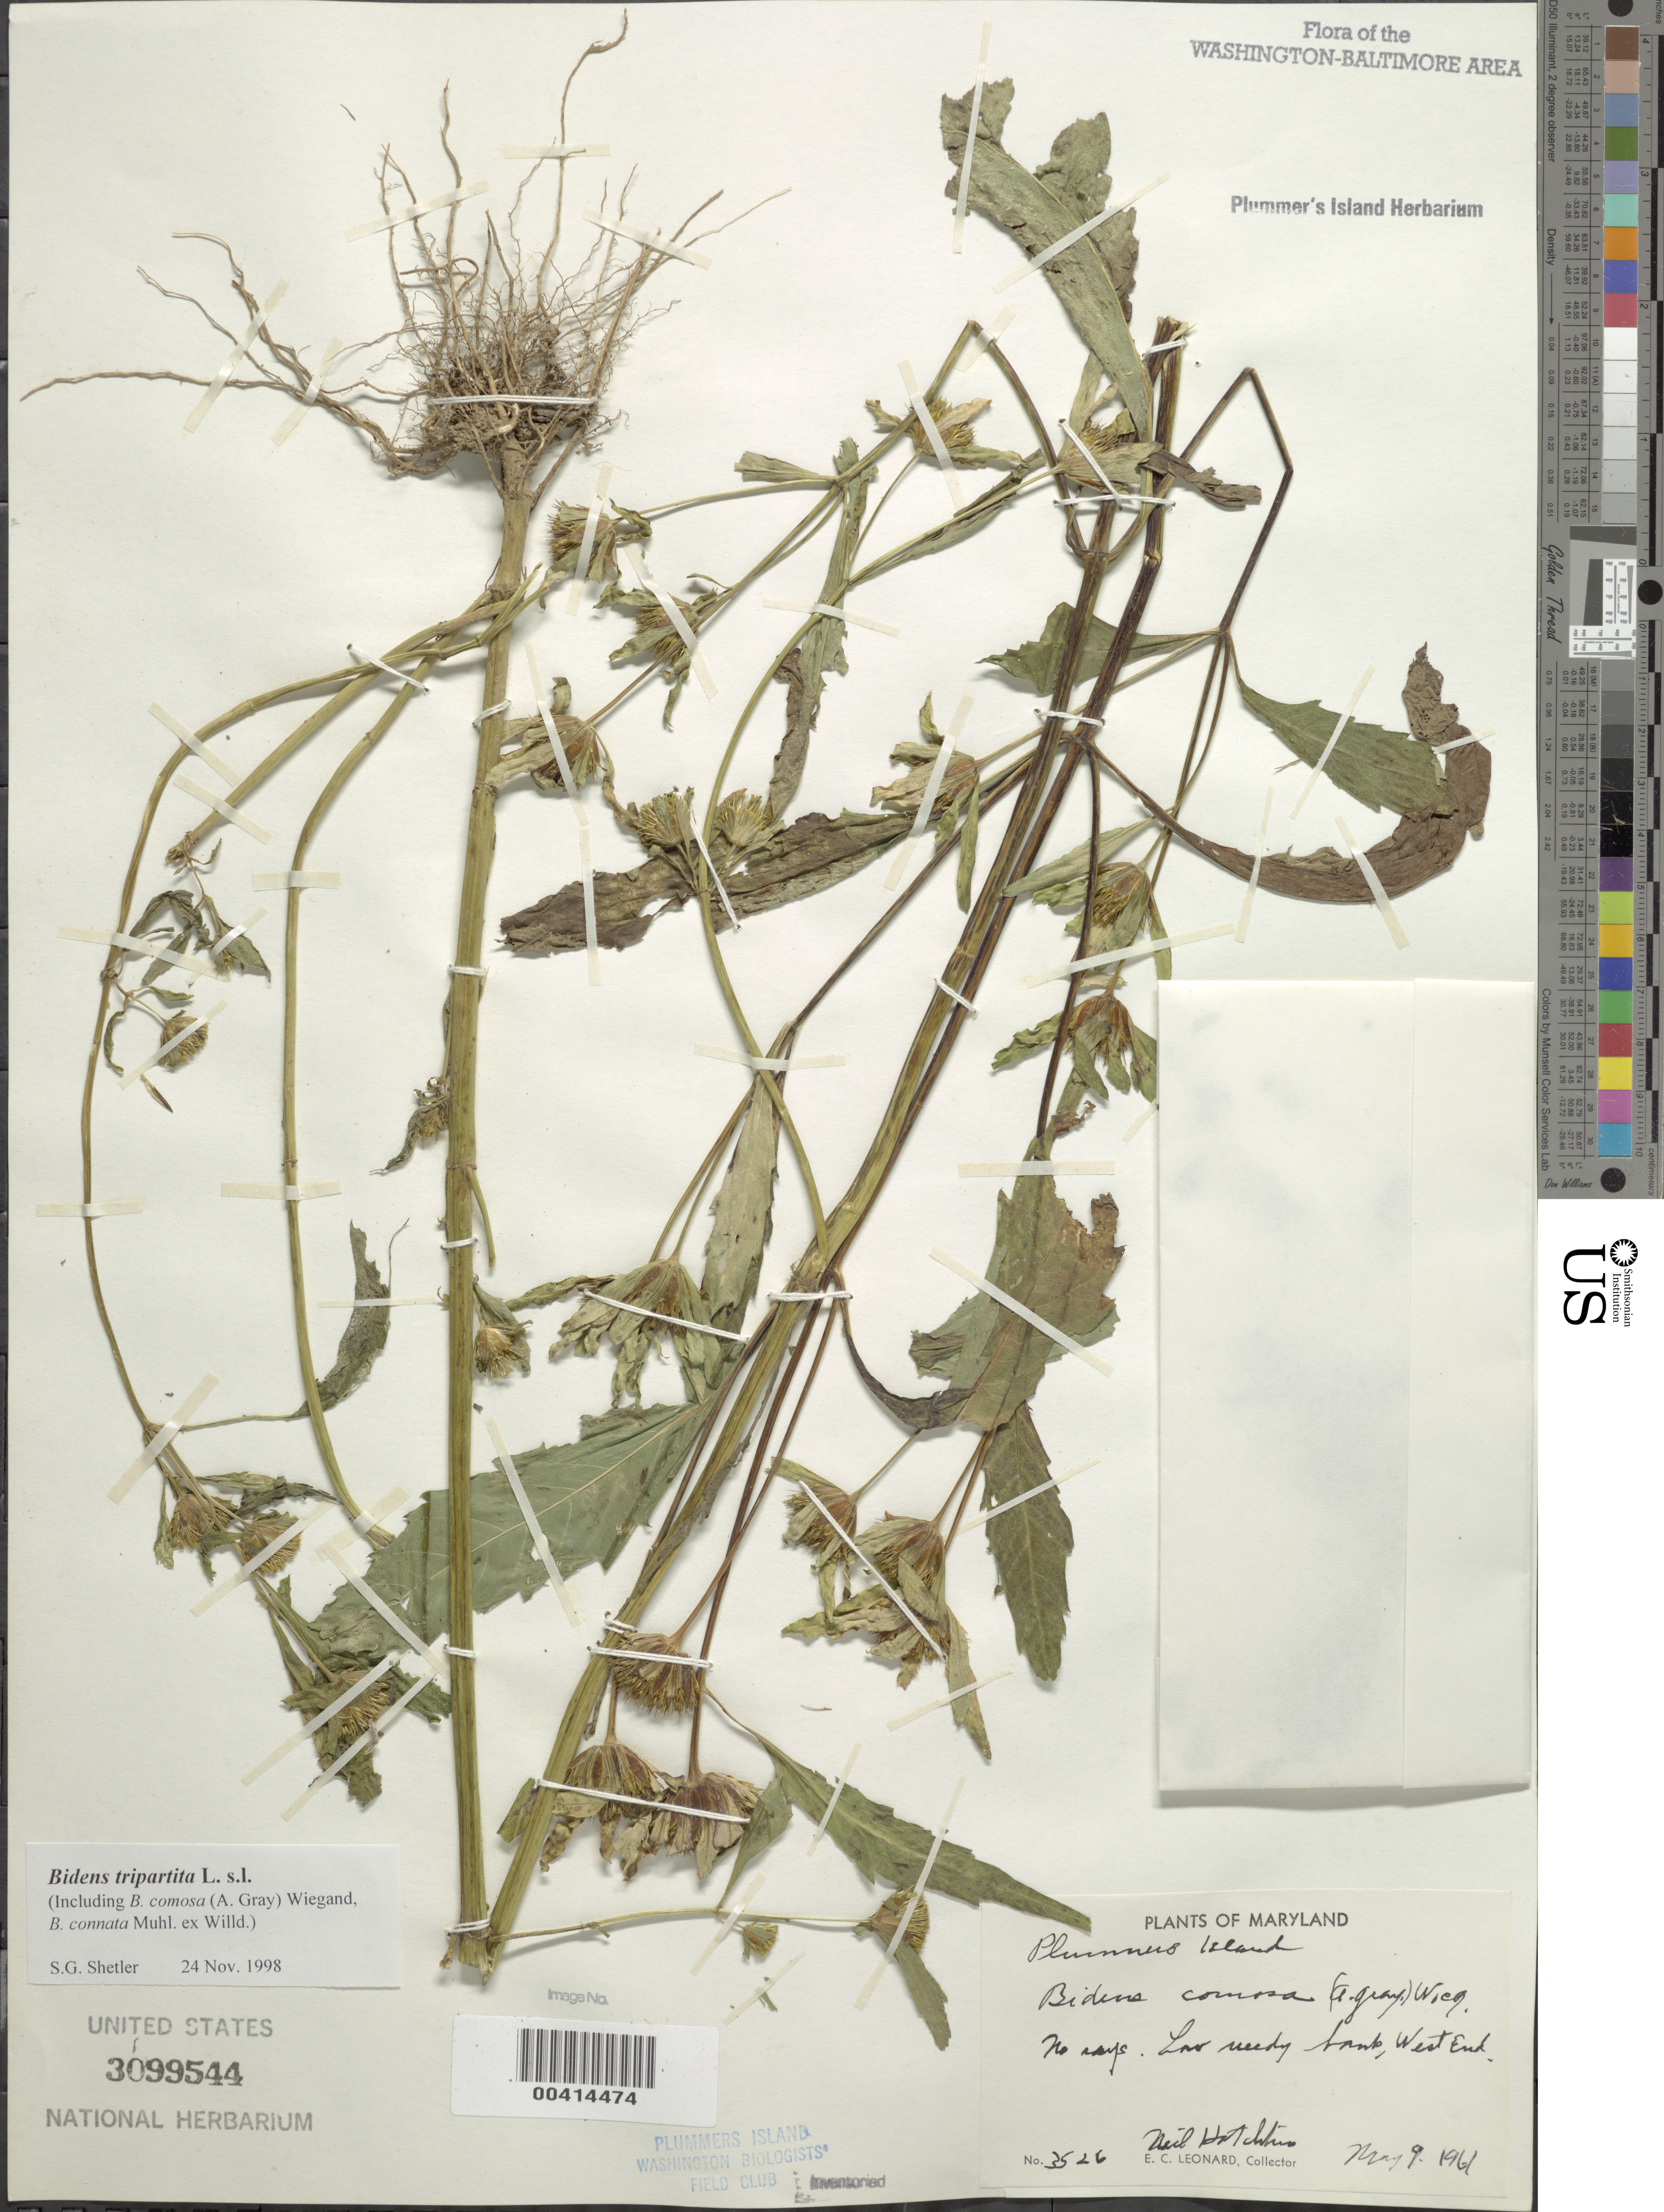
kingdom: Plantae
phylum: Tracheophyta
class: Magnoliopsida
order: Asterales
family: Asteraceae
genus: Bidens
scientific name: Bidens tripartita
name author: L.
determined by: Shetler, Stanwyn G., (US), NMNH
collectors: E. C. Leonard & N. Hotchkiss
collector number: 3349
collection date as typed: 27 Sep 1960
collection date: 1960-09-27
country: United States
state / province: Maryland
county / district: Montgomery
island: Plummers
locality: Plummer's Island; boat landing C. & O. Canal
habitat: Sandy loam of river bank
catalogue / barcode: US 3099544